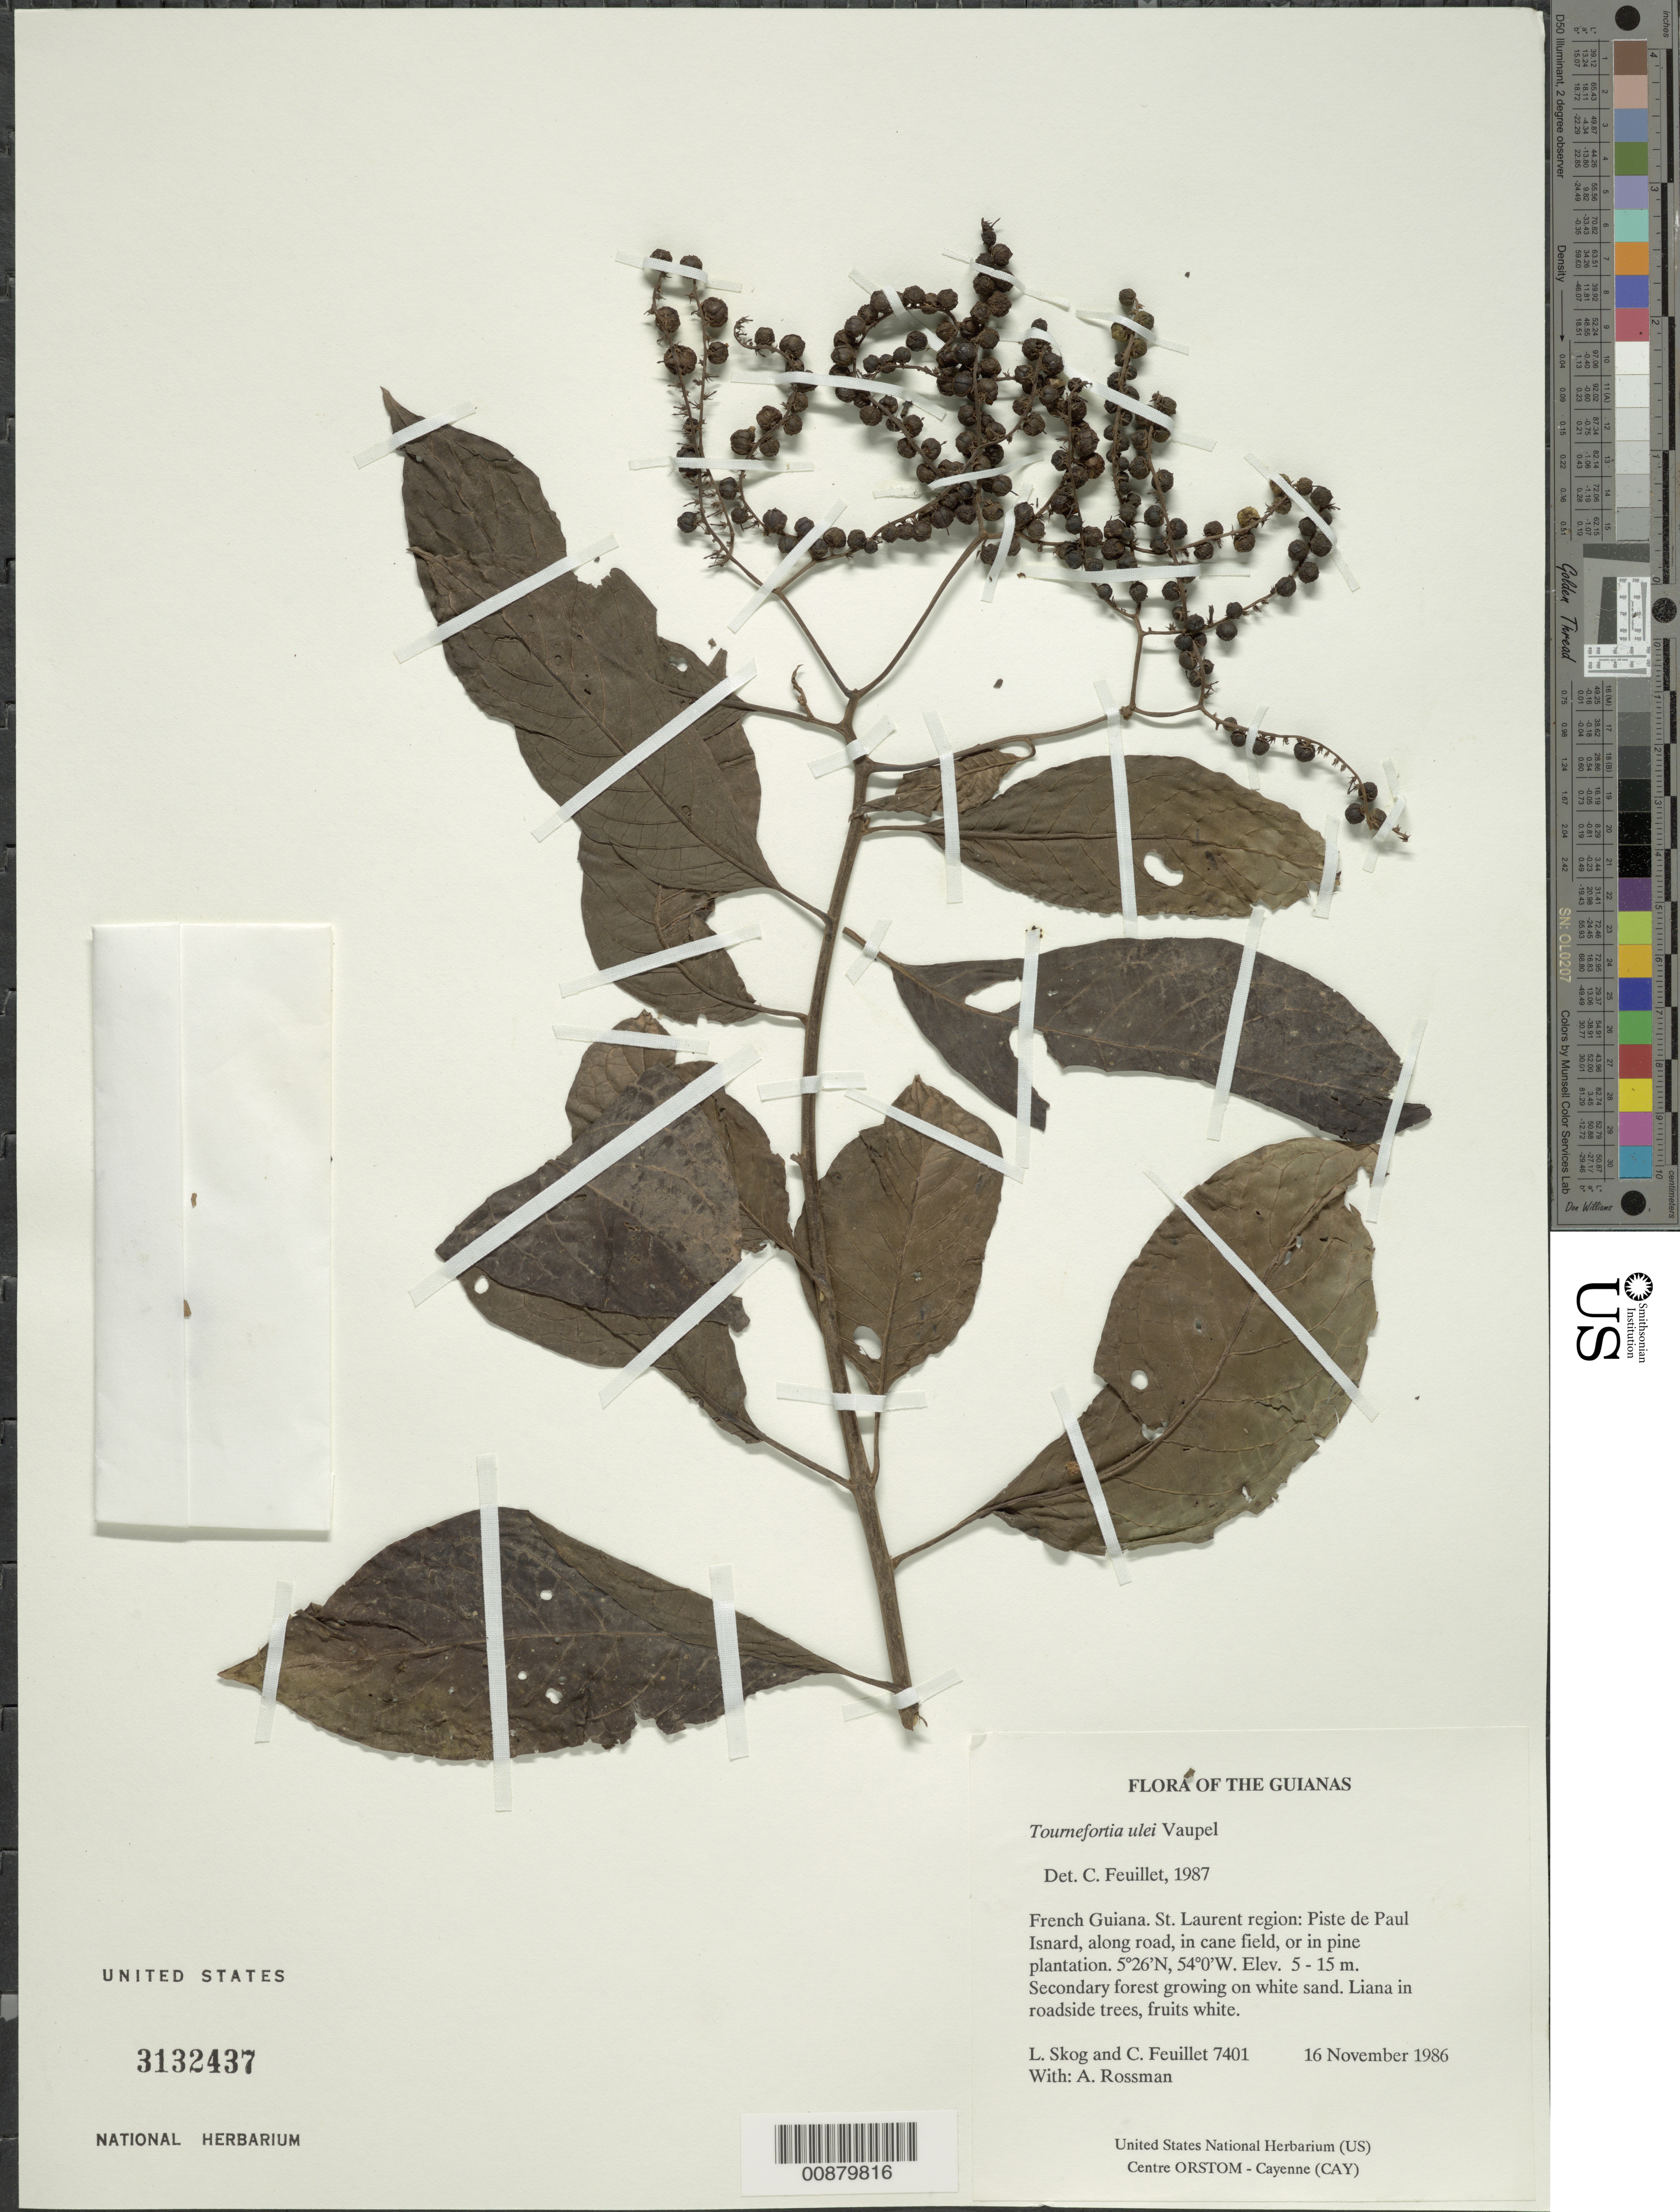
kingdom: Plantae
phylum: Tracheophyta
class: Magnoliopsida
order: Boraginales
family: Heliotropiaceae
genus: Tournefortia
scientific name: Tournefortia ulei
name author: Vaupel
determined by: Feuillet, C.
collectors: L. E. Skog, C. Feuillet & A. Rossman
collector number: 7401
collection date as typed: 16 November 1986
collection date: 1986-11-16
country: French Guiana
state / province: Saint-Laurent-du-Maroni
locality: Piste de Paul Isnard, along road, in cane field, or in pine plantation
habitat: Secondary forest growing on white sand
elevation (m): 5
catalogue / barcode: US 3132437